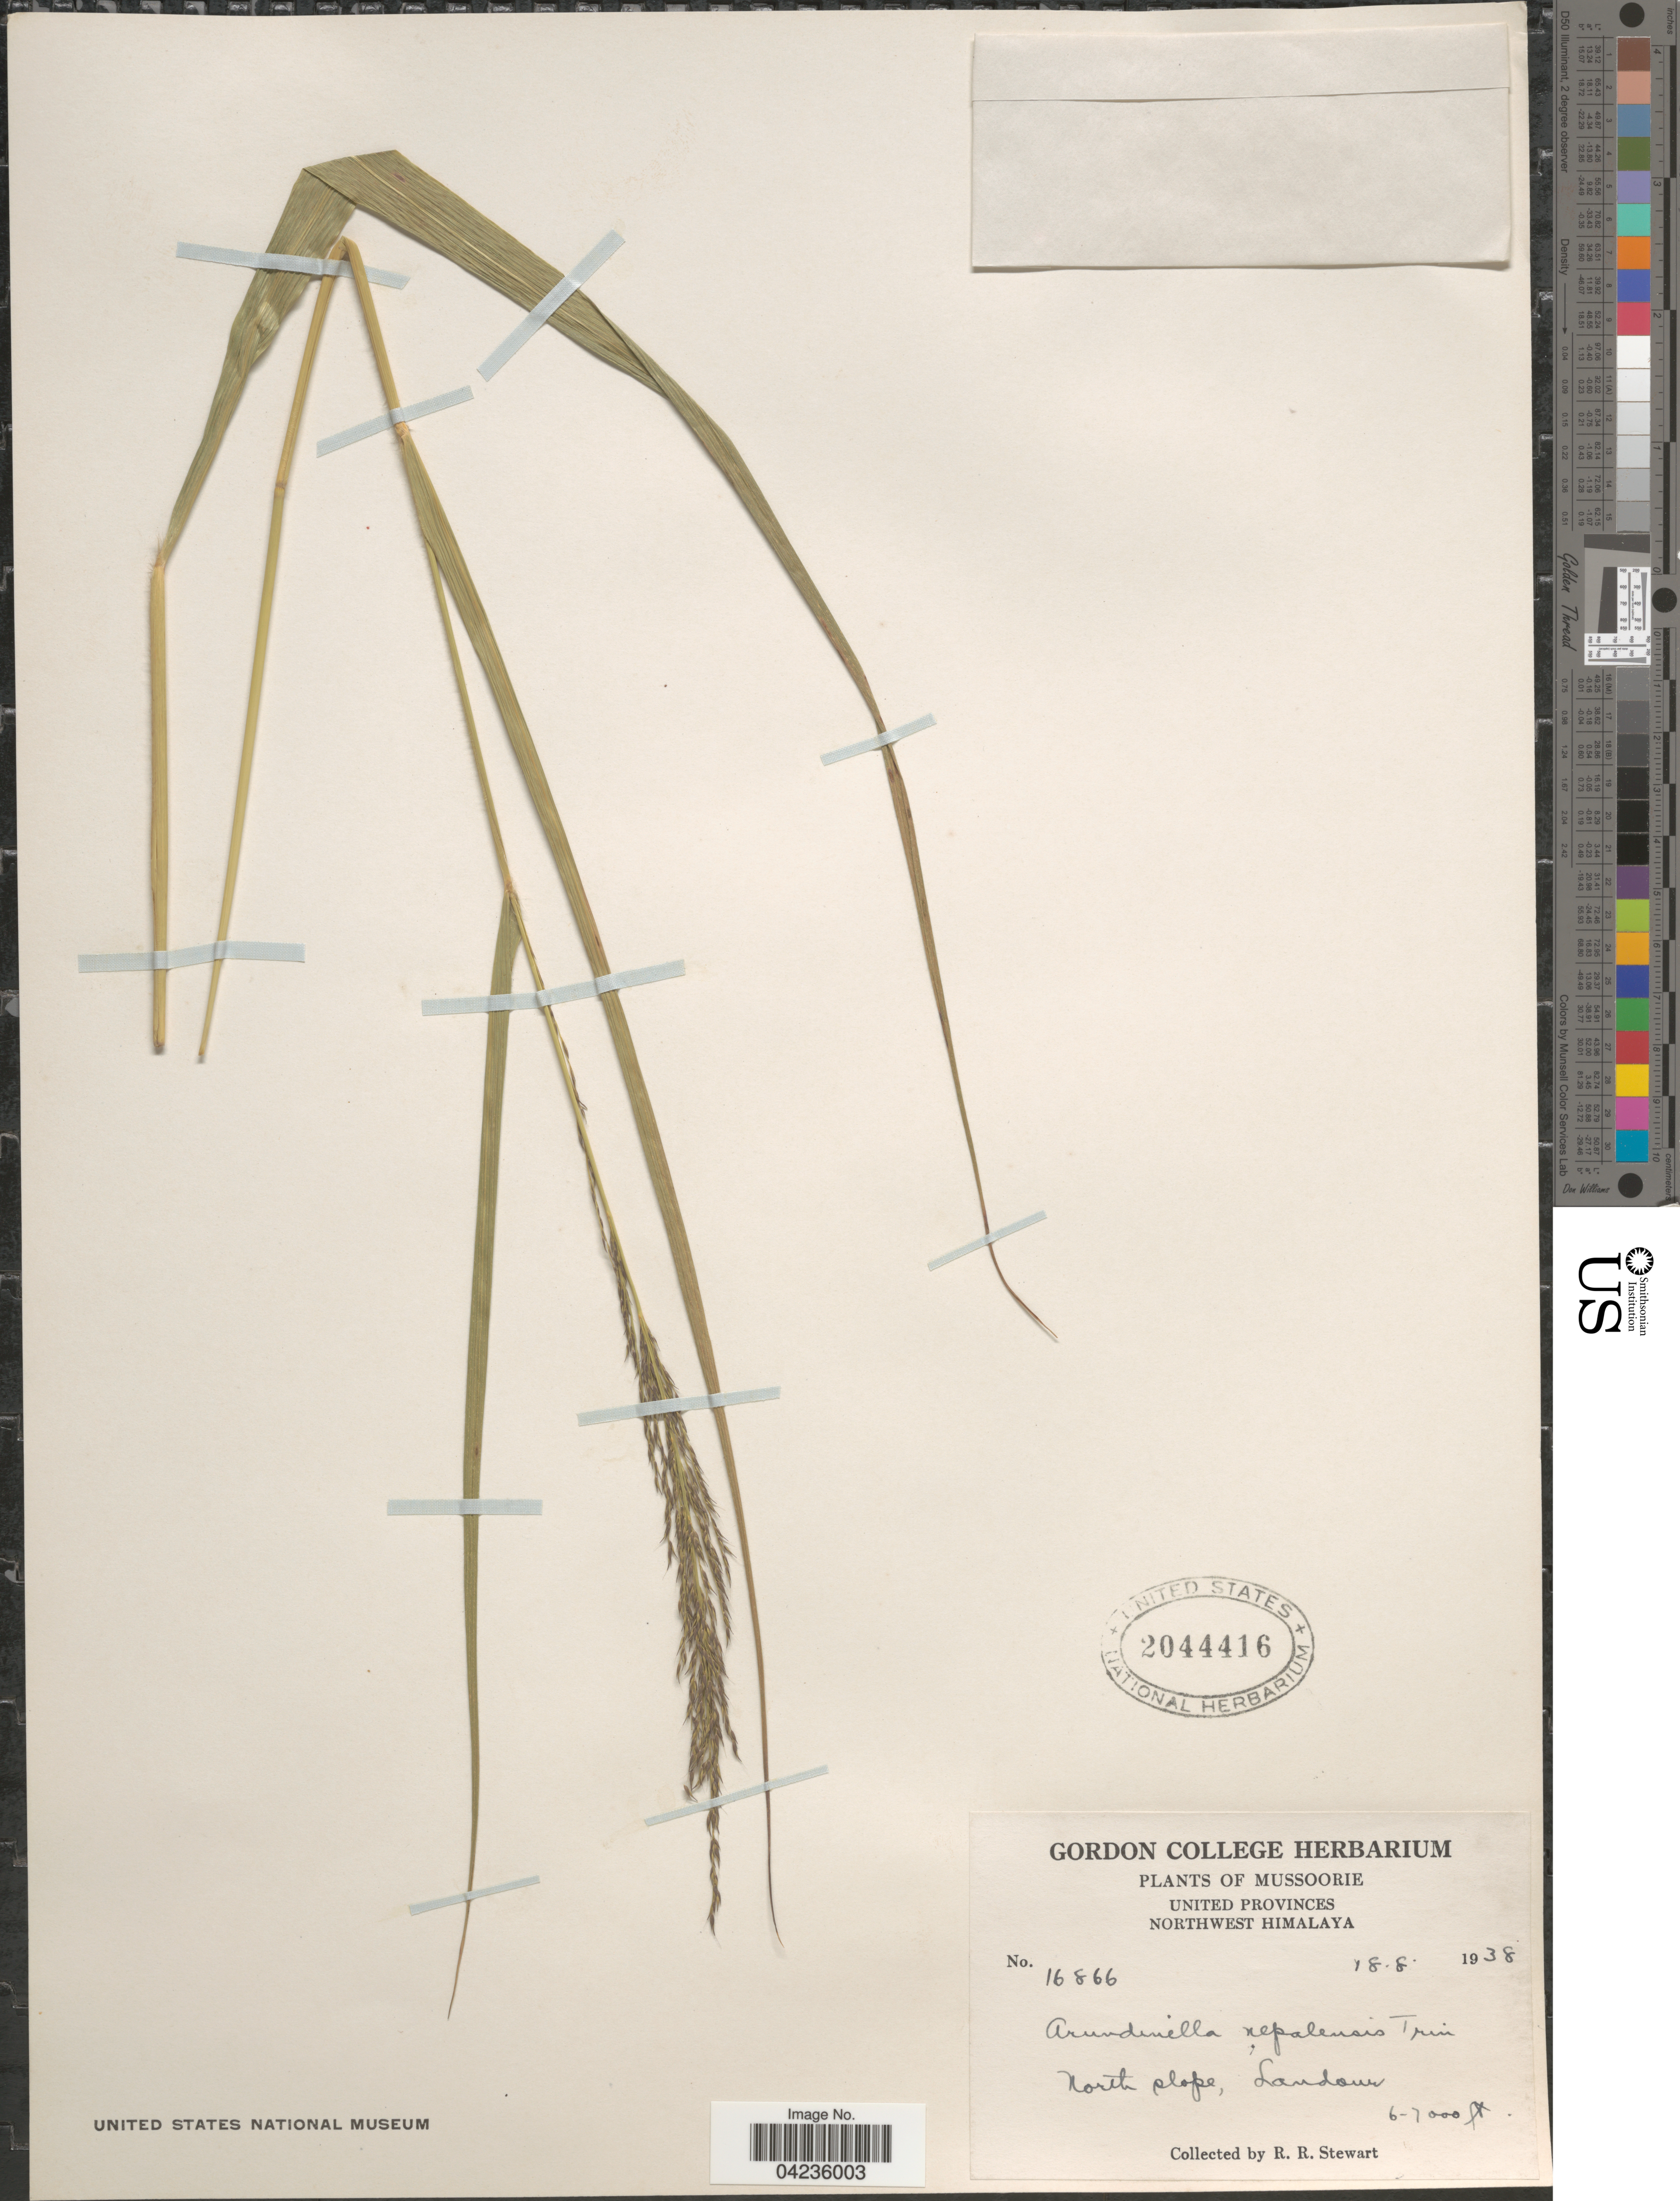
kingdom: Plantae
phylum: Tracheophyta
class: Liliopsida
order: Poales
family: Poaceae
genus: Arundinella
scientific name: Arundinella nepalensis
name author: Trin.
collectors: R. Stewart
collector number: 16866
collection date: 1938-08-18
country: India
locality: Mussoorie. United Provinces. Northwest Himalaya. North slope, Landour.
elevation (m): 1829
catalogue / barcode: US 2044416